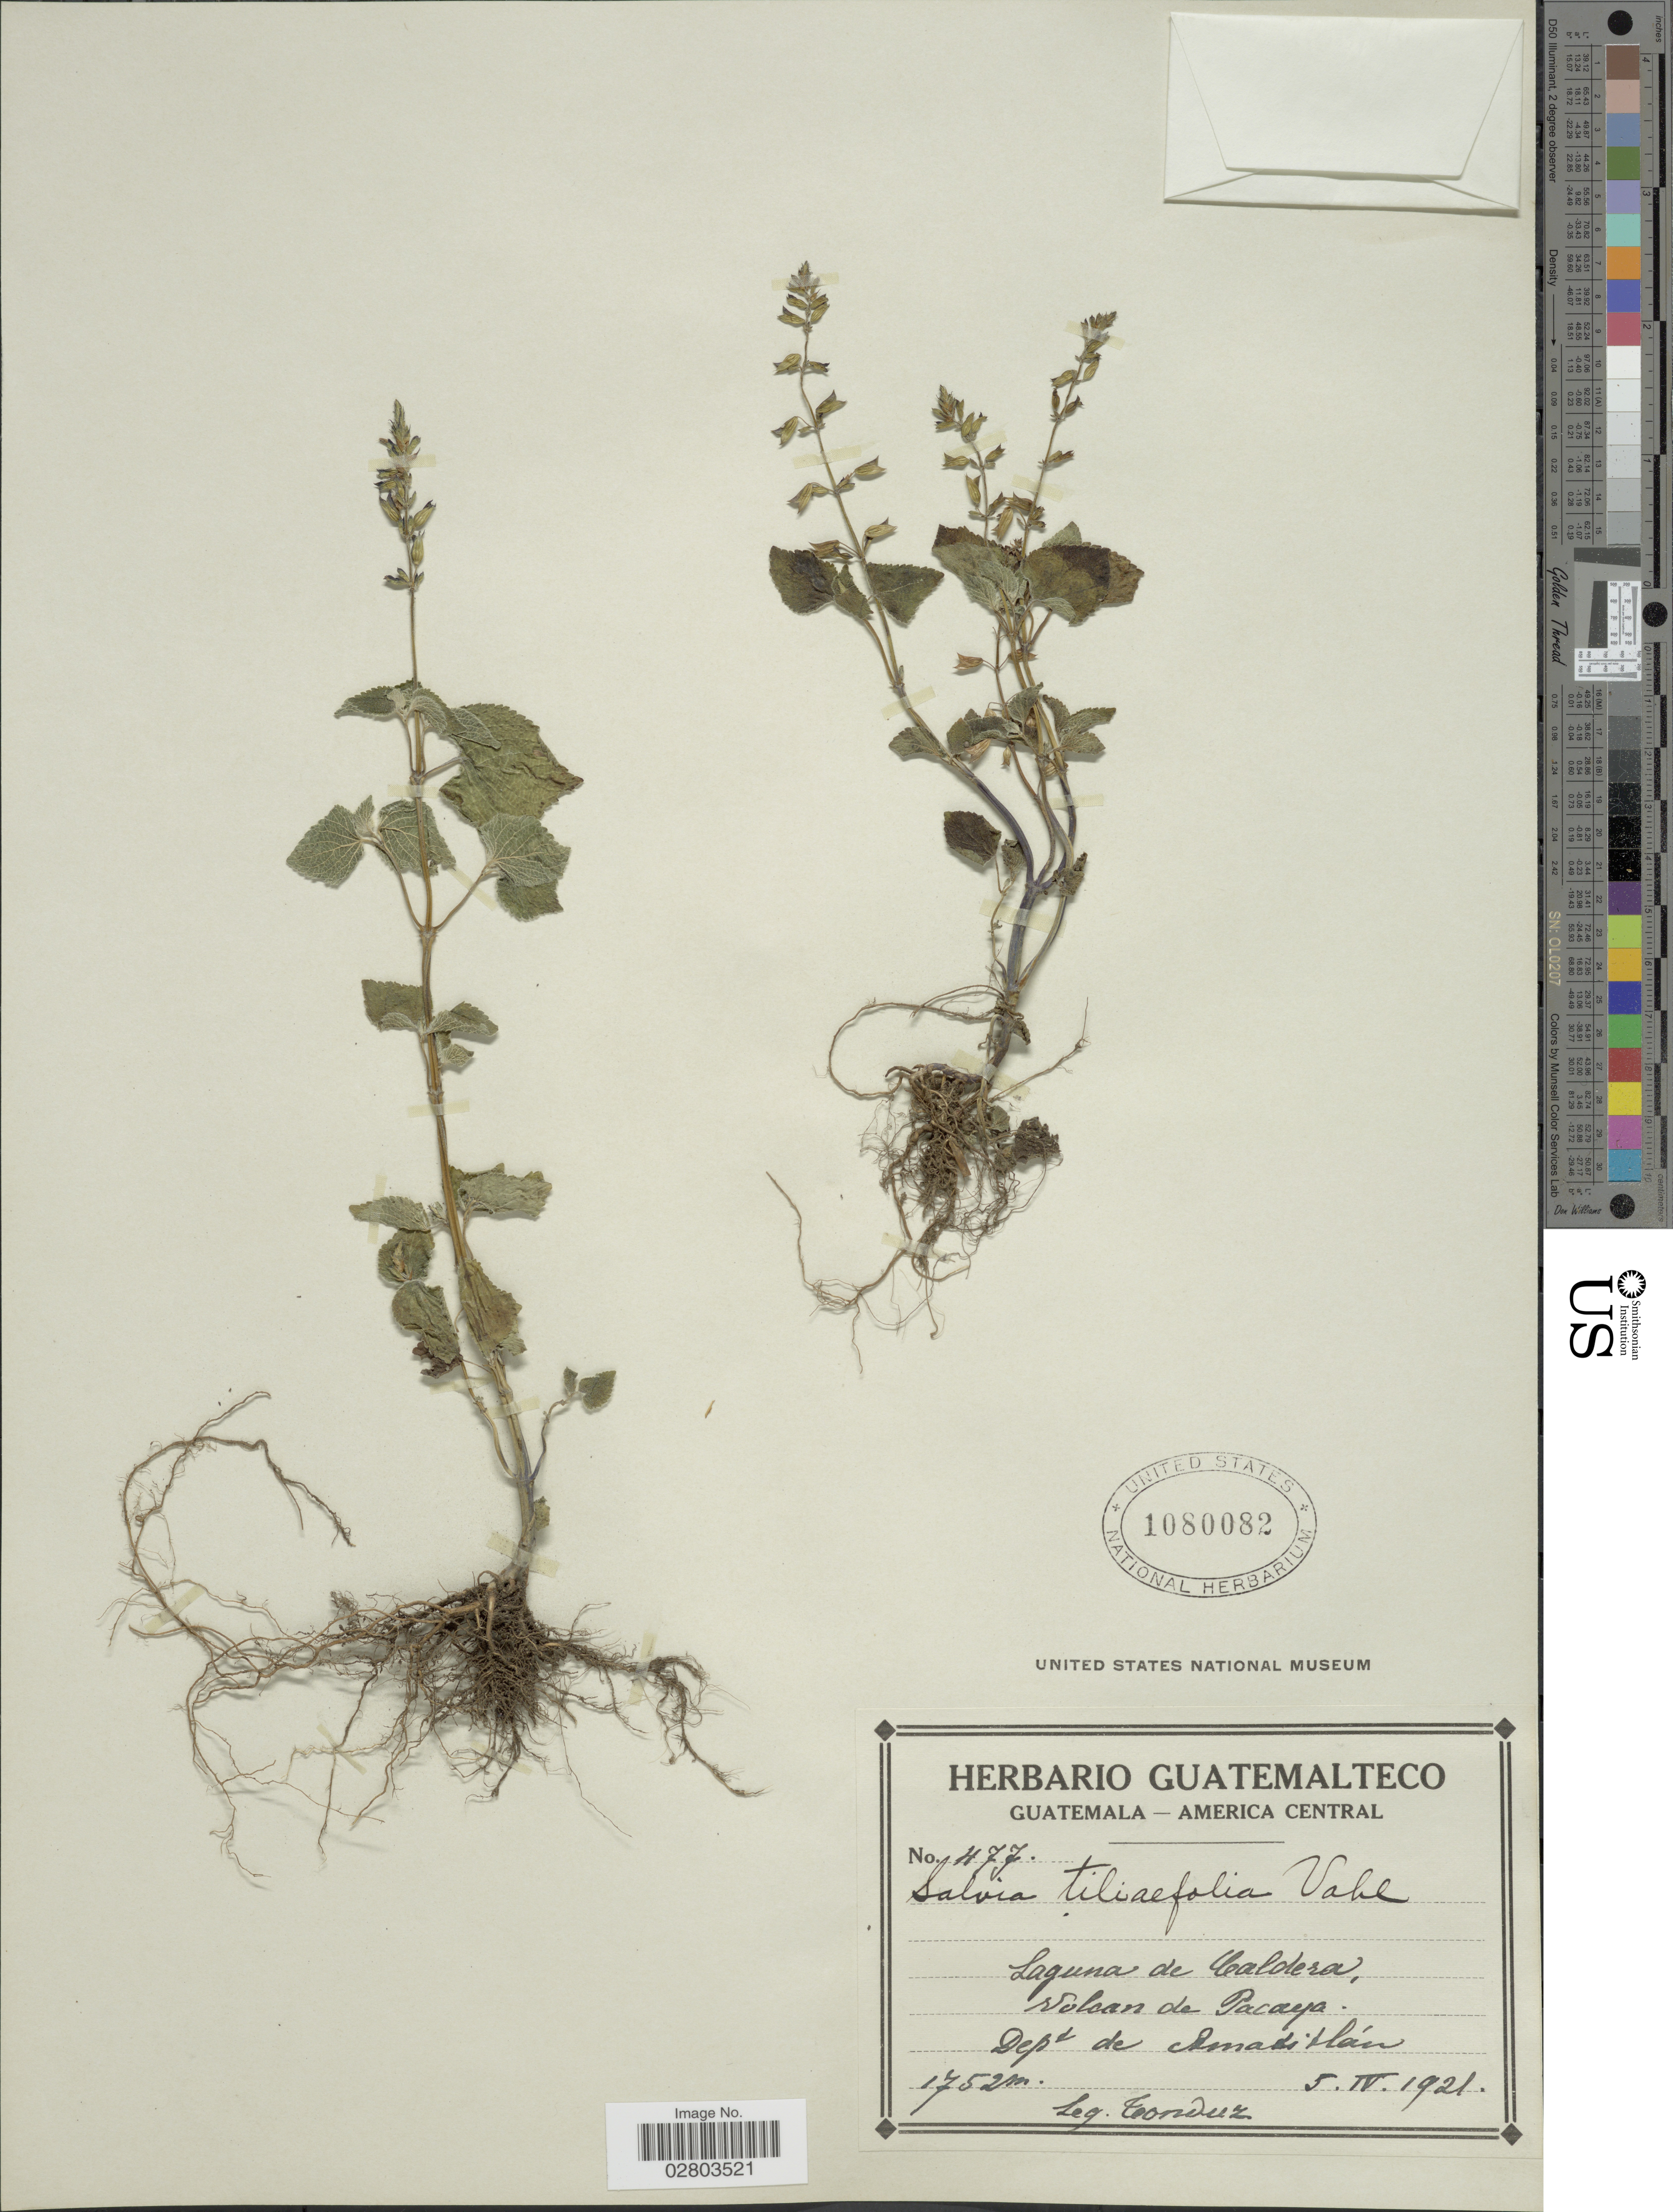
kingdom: Plantae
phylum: Tracheophyta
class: Magnoliopsida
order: Lamiales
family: Lamiaceae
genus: Salvia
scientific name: Salvia tiliifolia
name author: Vahl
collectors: Tonduz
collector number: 477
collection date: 1921-04-05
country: Guatemala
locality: Laguna de Caldera. Volcan de Pacaya. Dept de Amatitlán.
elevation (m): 1752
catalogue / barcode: US 1080082